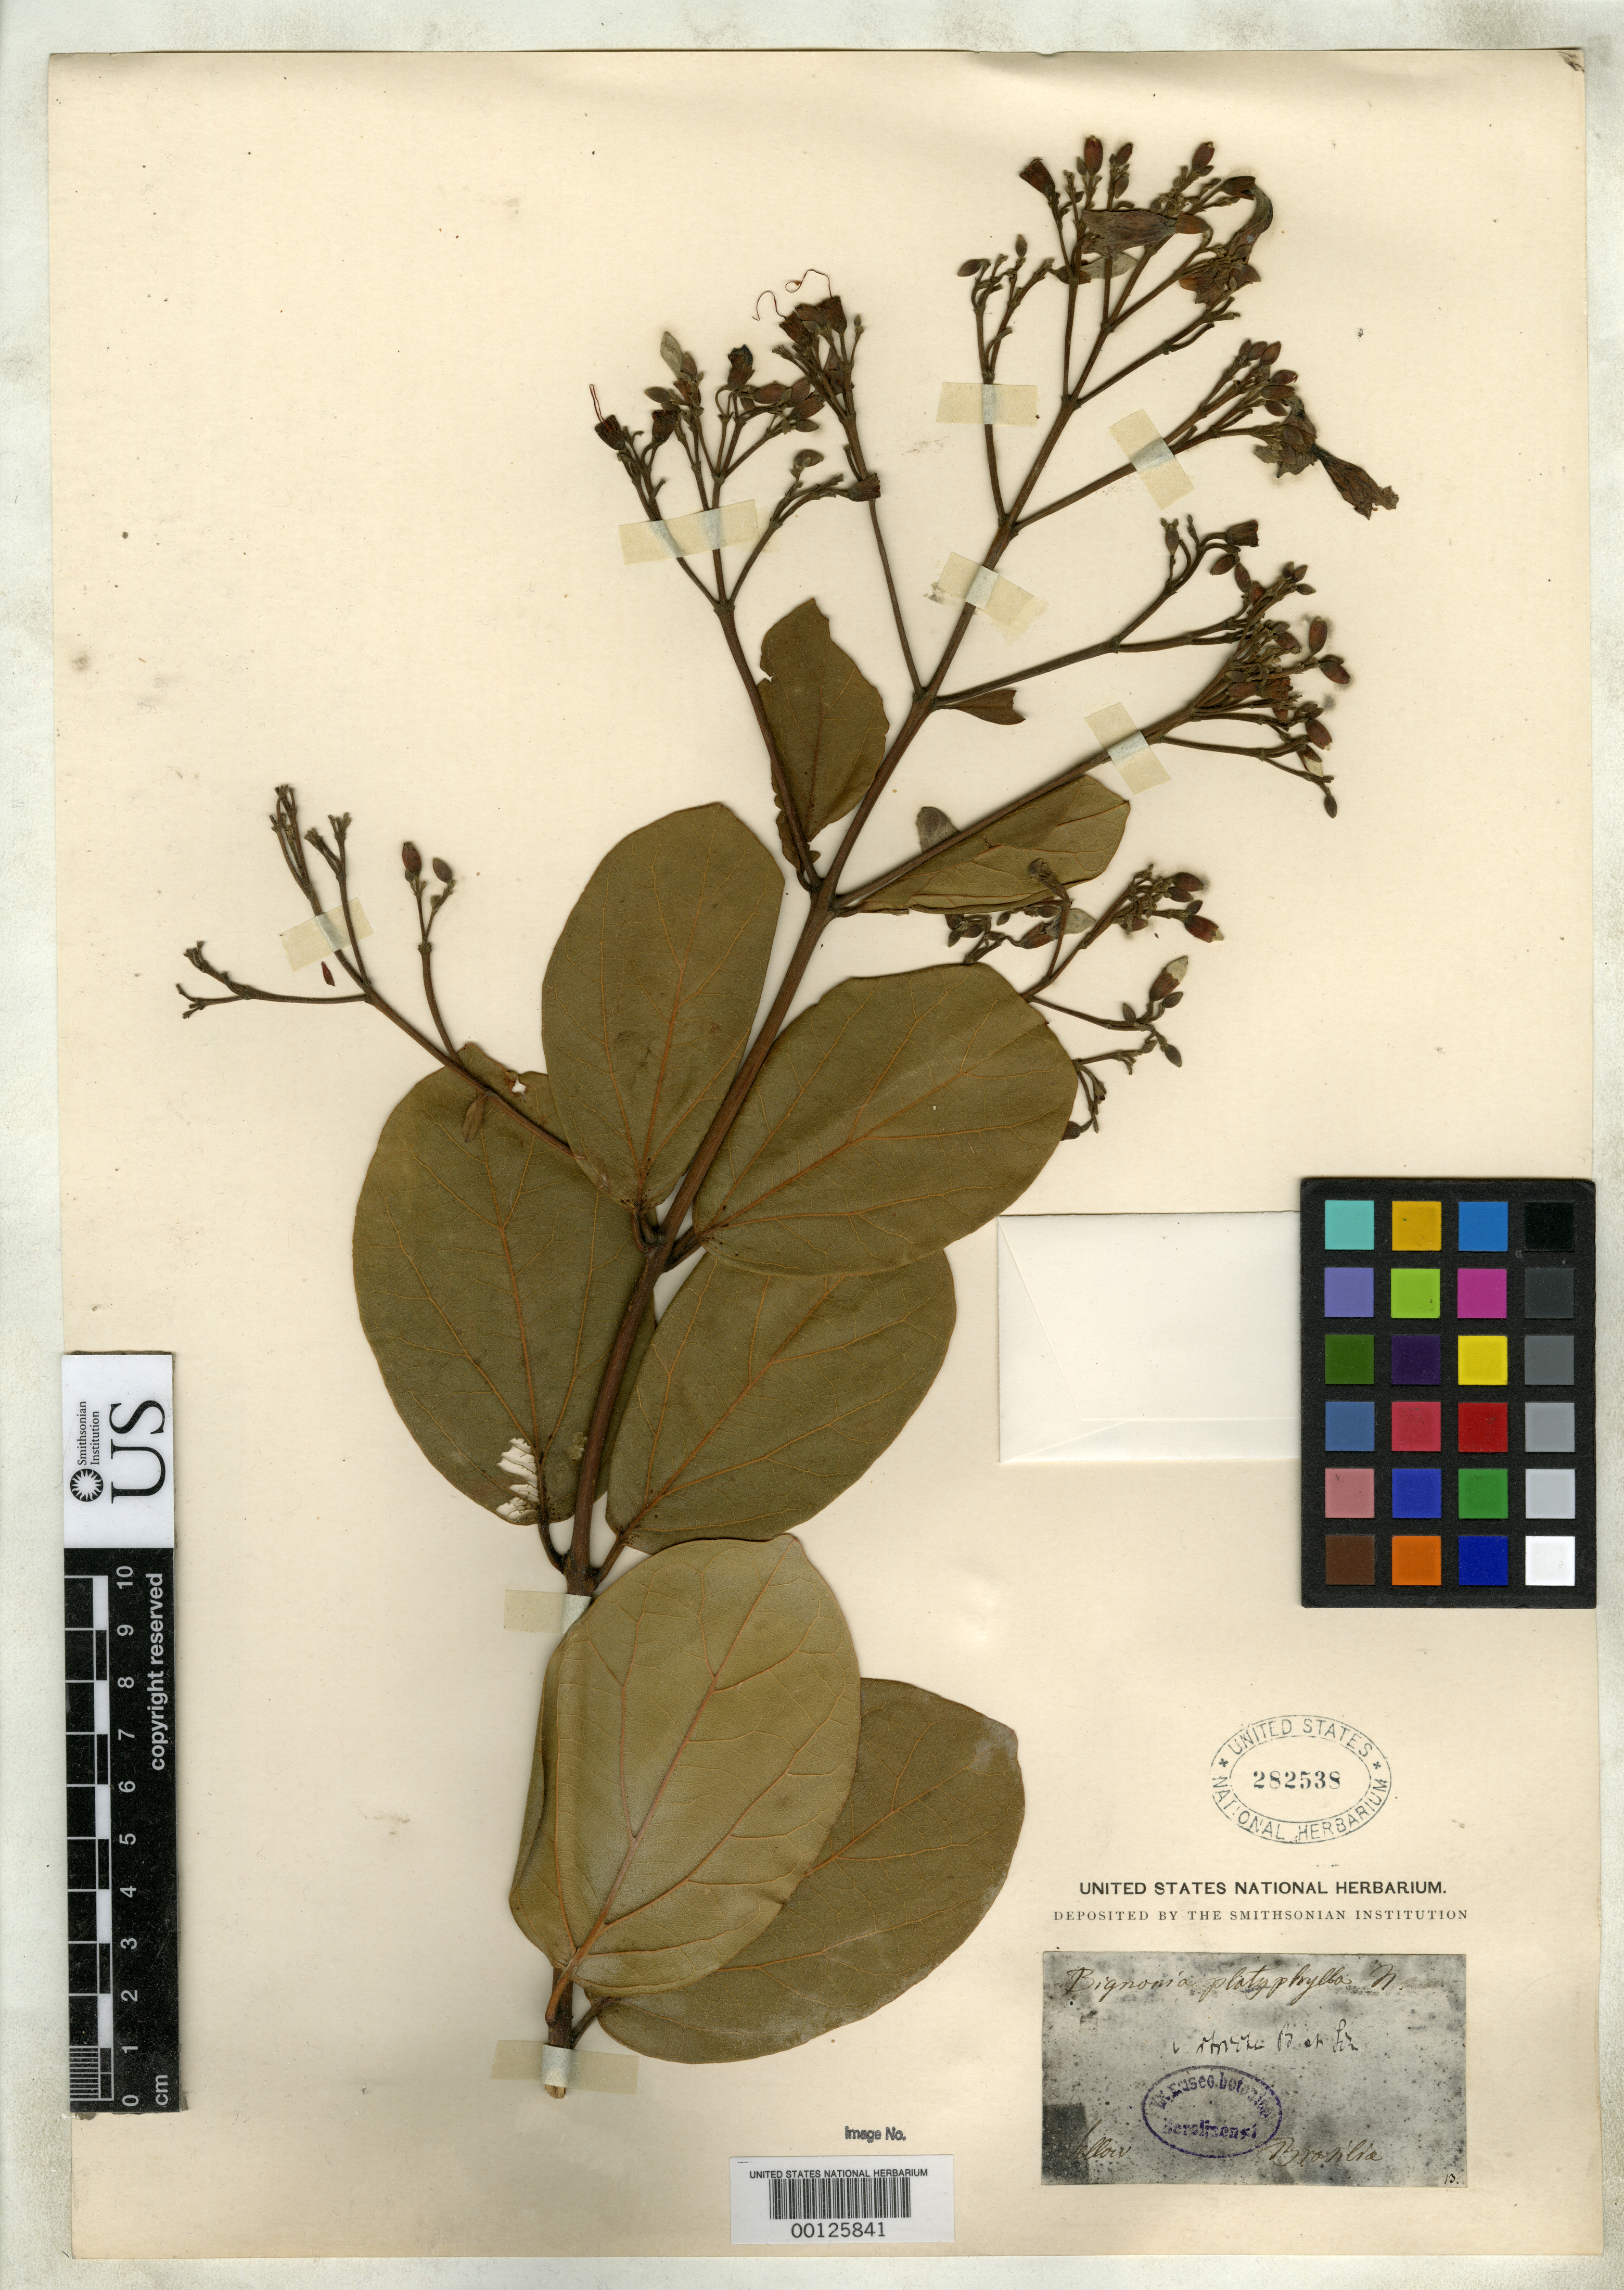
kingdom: Plantae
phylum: Tracheophyta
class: Magnoliopsida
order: Lamiales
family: Bignoniaceae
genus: Bignonia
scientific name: Bignonia platyphylla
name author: Cham.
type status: Type Collection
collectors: F. Sellow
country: Brazil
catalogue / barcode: US 282538